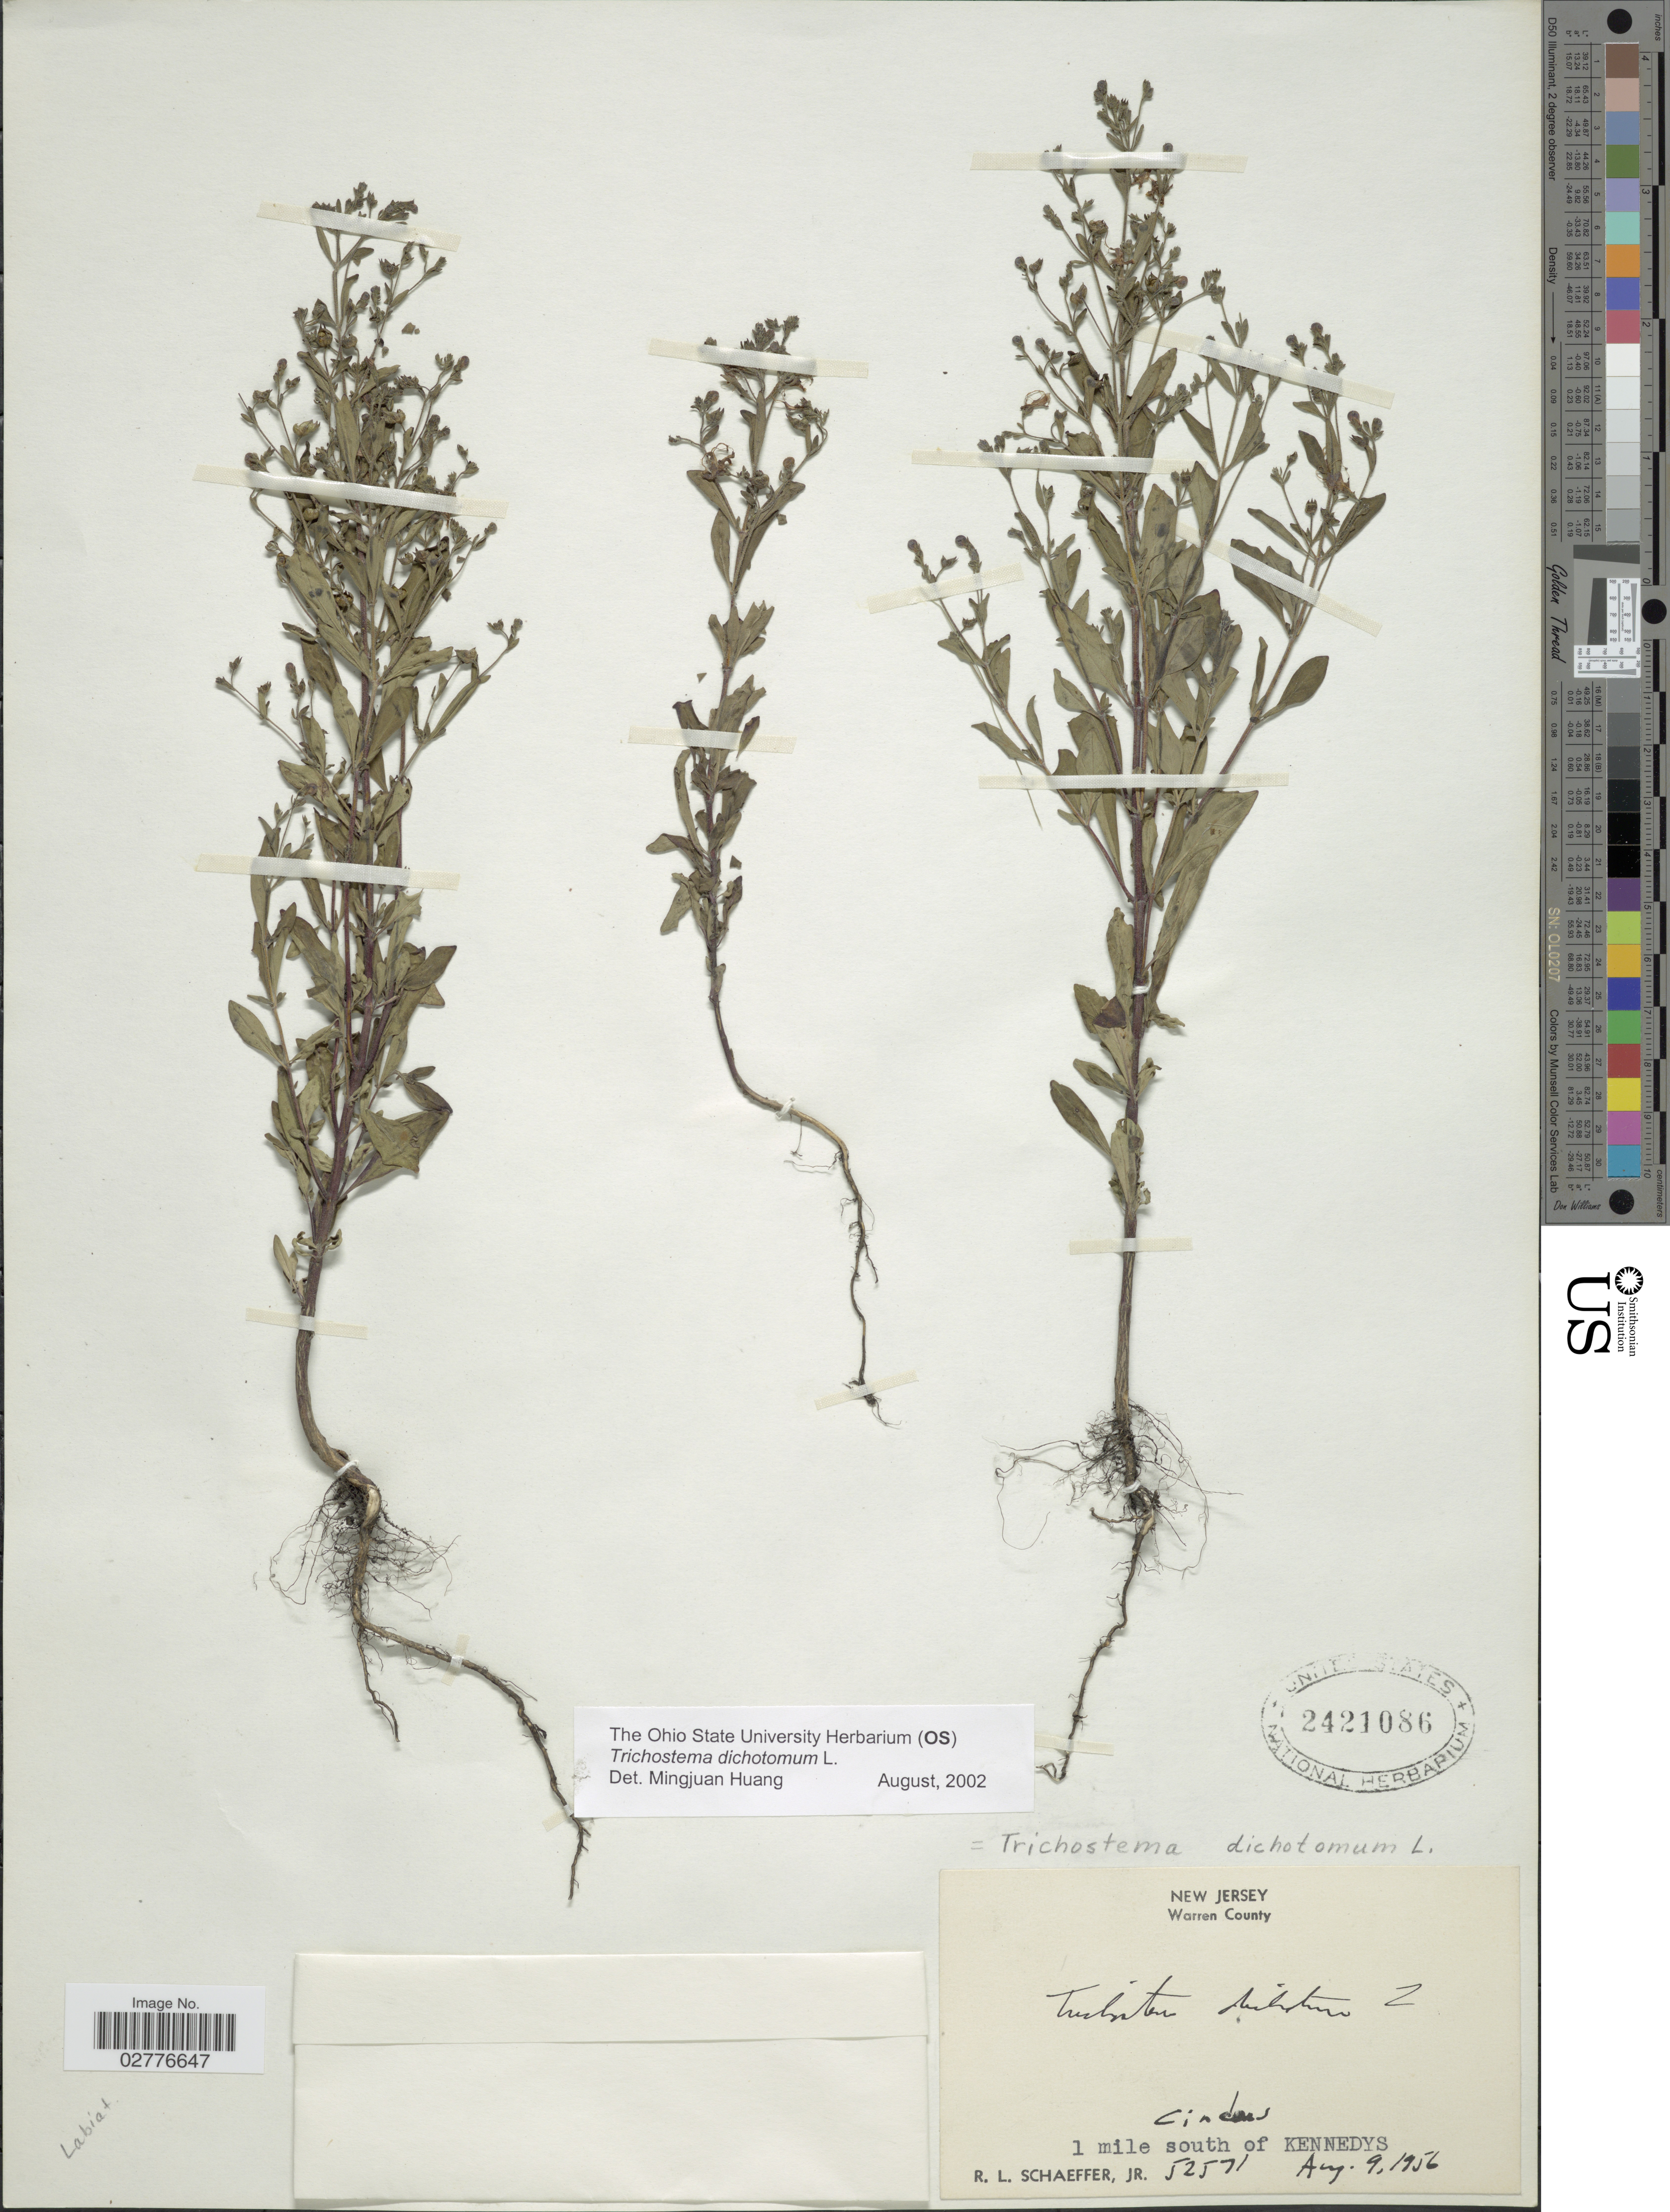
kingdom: Plantae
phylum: Tracheophyta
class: Magnoliopsida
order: Lamiales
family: Lamiaceae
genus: Trichostema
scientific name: Trichostema dichotomum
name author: L.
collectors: R. L. Schaeffer Jr.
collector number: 52571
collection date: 1956-08-09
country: United States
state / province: New Jersey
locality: Warren County. Cindans. 1 mile south of Kennedys.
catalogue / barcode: US 2421086